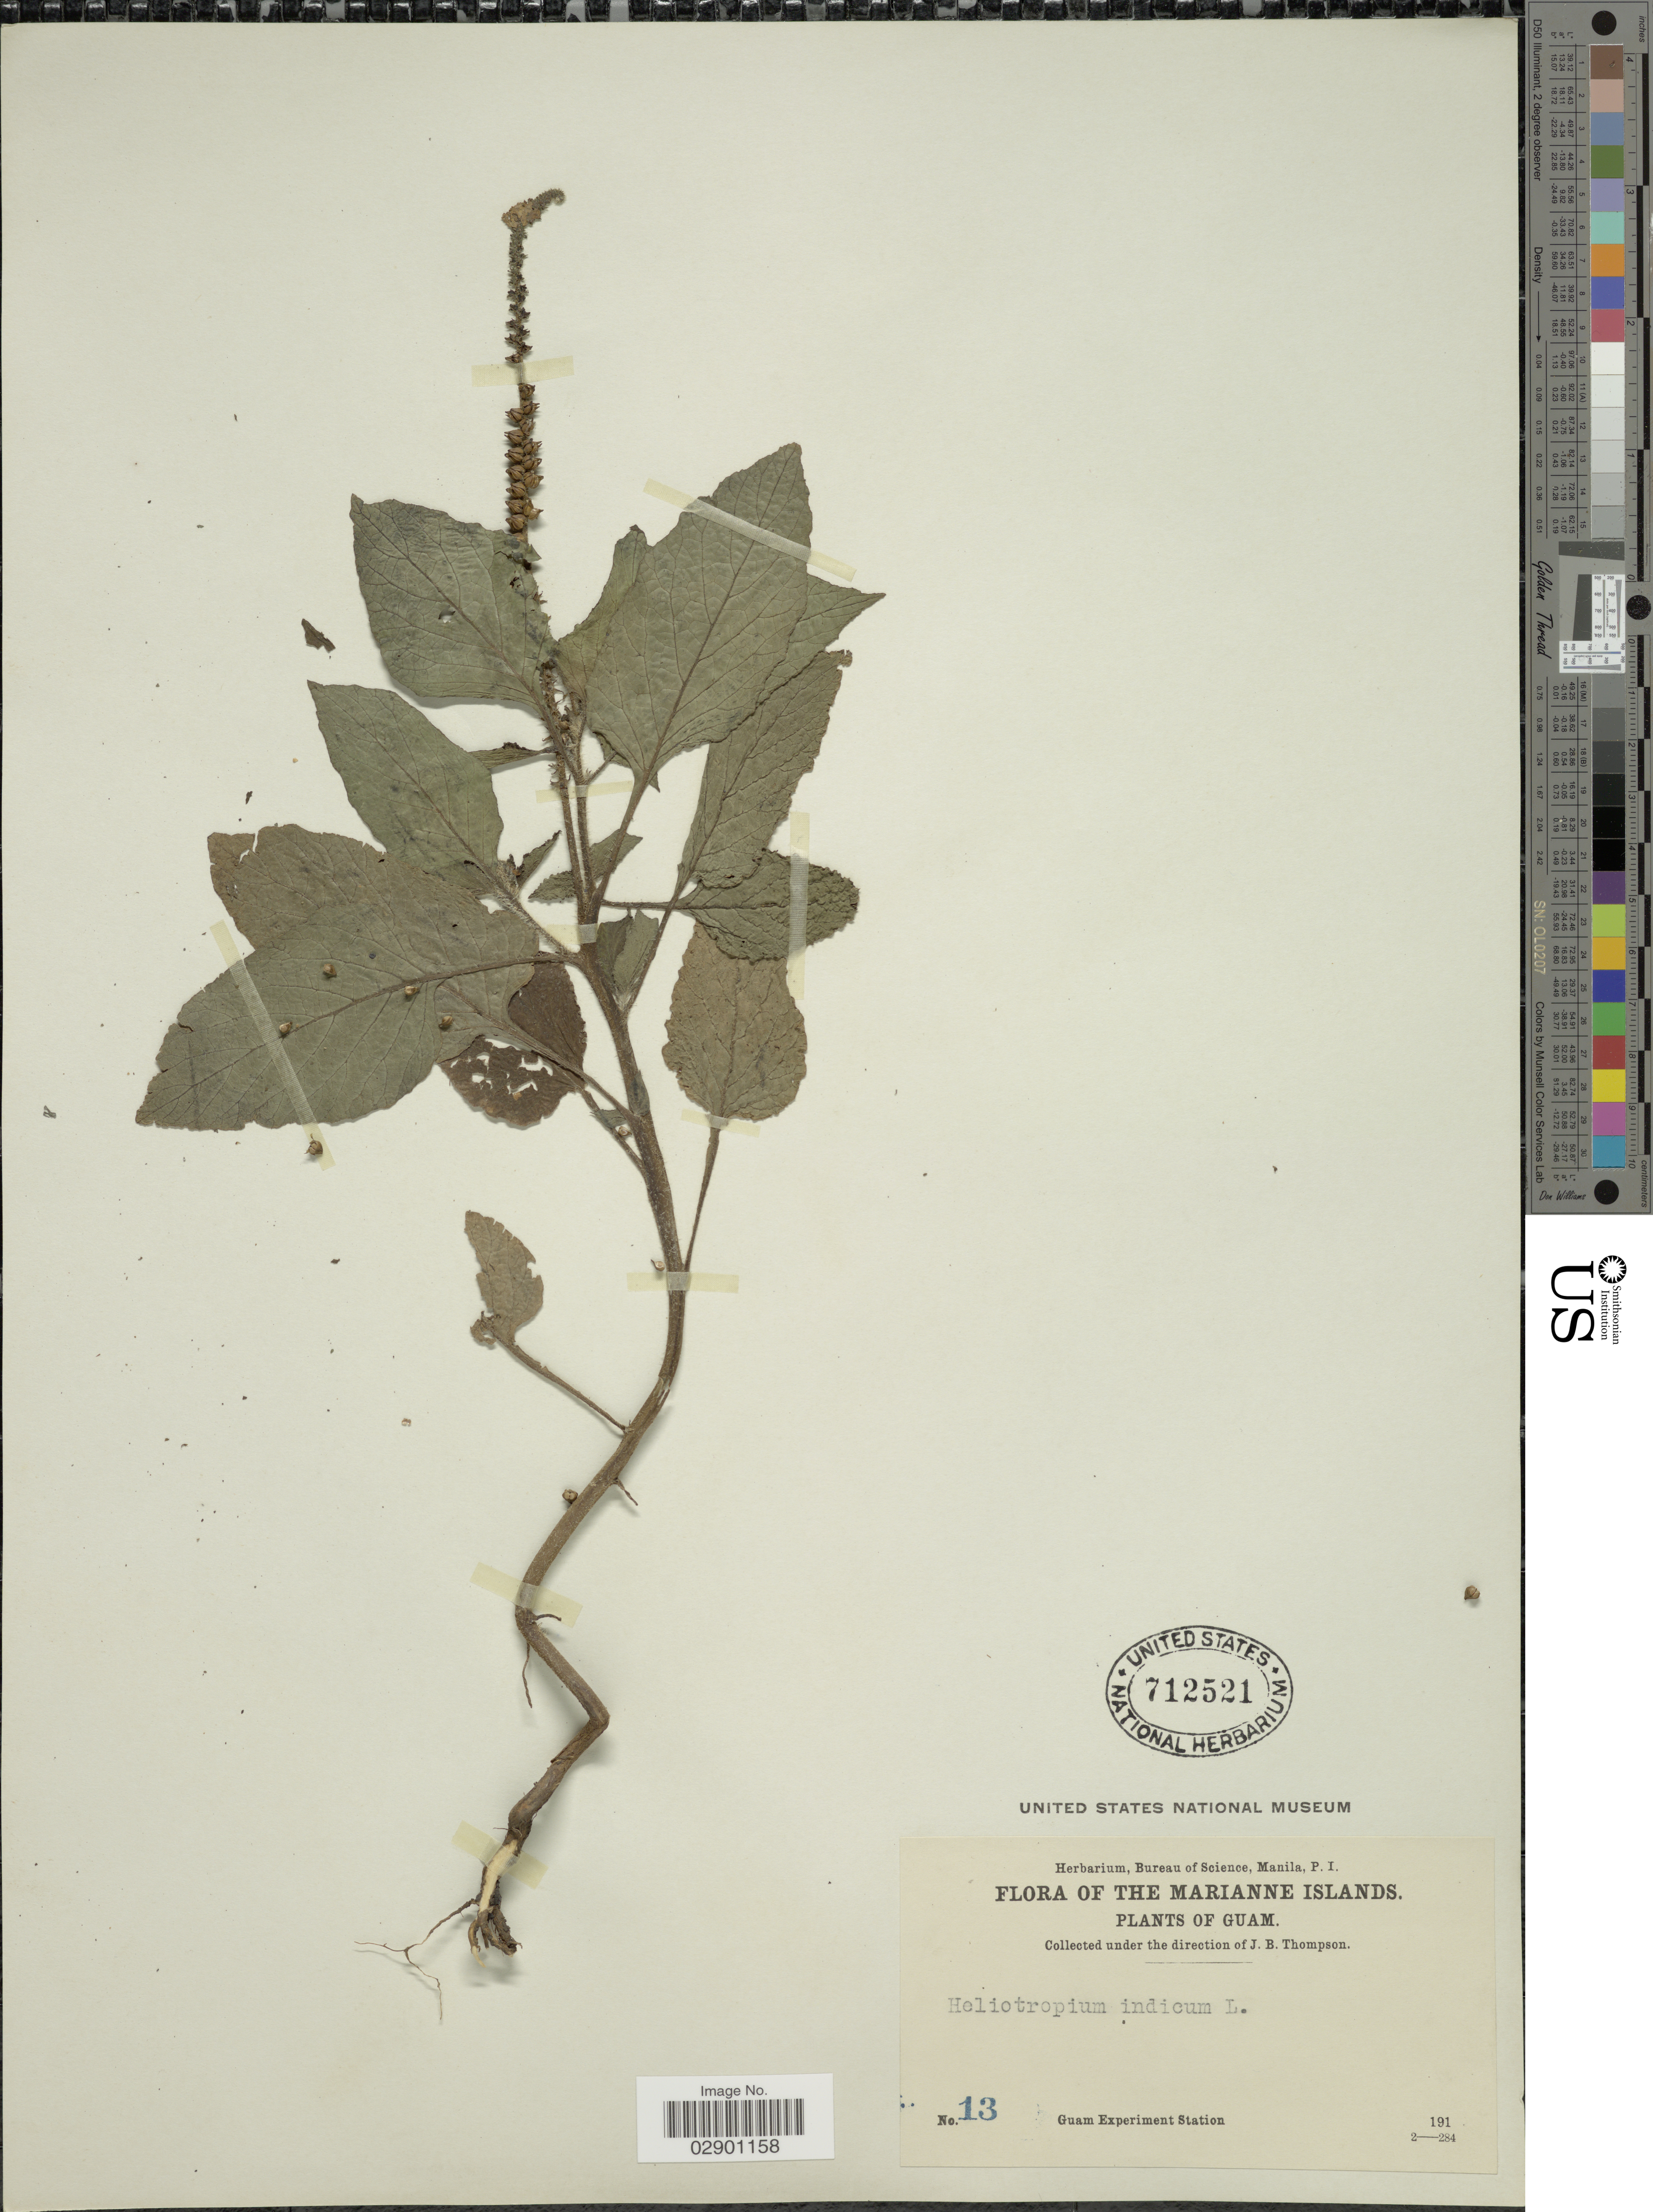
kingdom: Plantae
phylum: Tracheophyta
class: Magnoliopsida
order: Boraginales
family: Heliotropiaceae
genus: Heliotropium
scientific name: Heliotropium indicum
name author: L.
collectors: Guam Exp. Sta.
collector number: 13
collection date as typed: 191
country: Guam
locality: Marianne Islands.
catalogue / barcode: US 712521